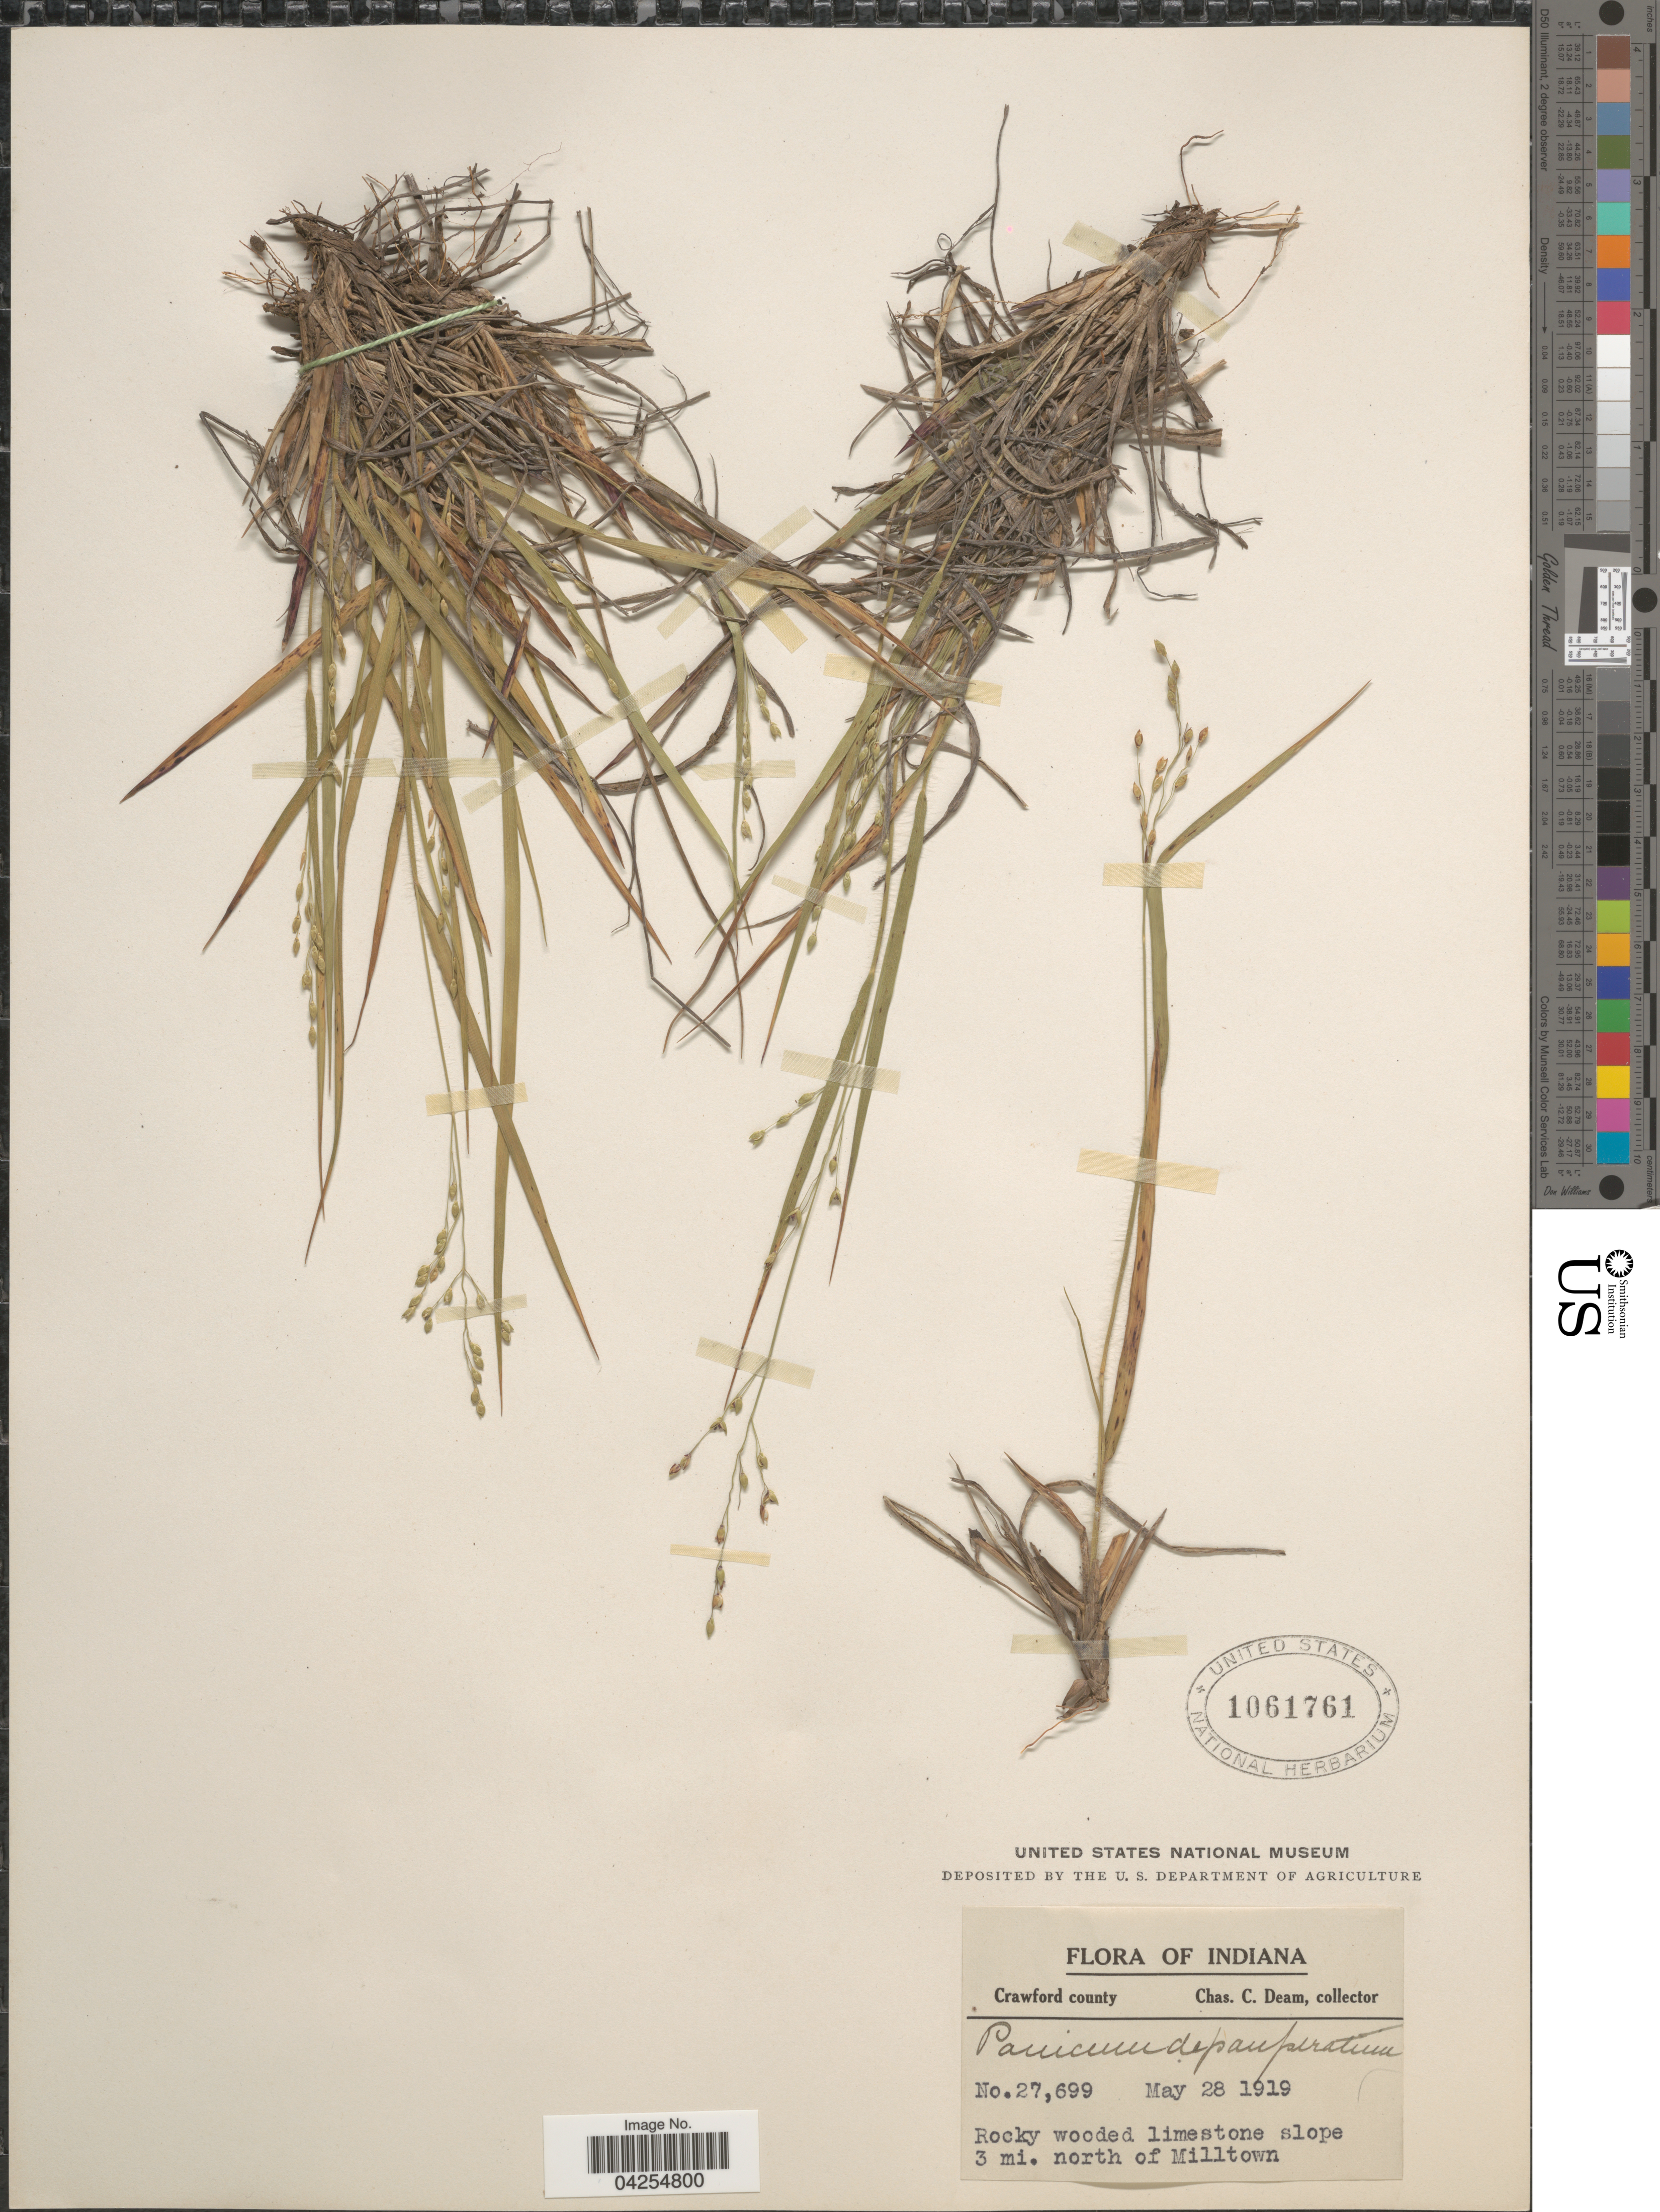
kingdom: Plantae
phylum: Tracheophyta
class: Liliopsida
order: Poales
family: Poaceae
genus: Dichanthelium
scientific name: Dichanthelium depauperatum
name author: (Muhl.) Gould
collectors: C. C. Deam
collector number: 27699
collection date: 1919-05-28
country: United States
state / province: Indiana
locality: Crawford county. 3 mi. north of Milltown.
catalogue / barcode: US 1061761